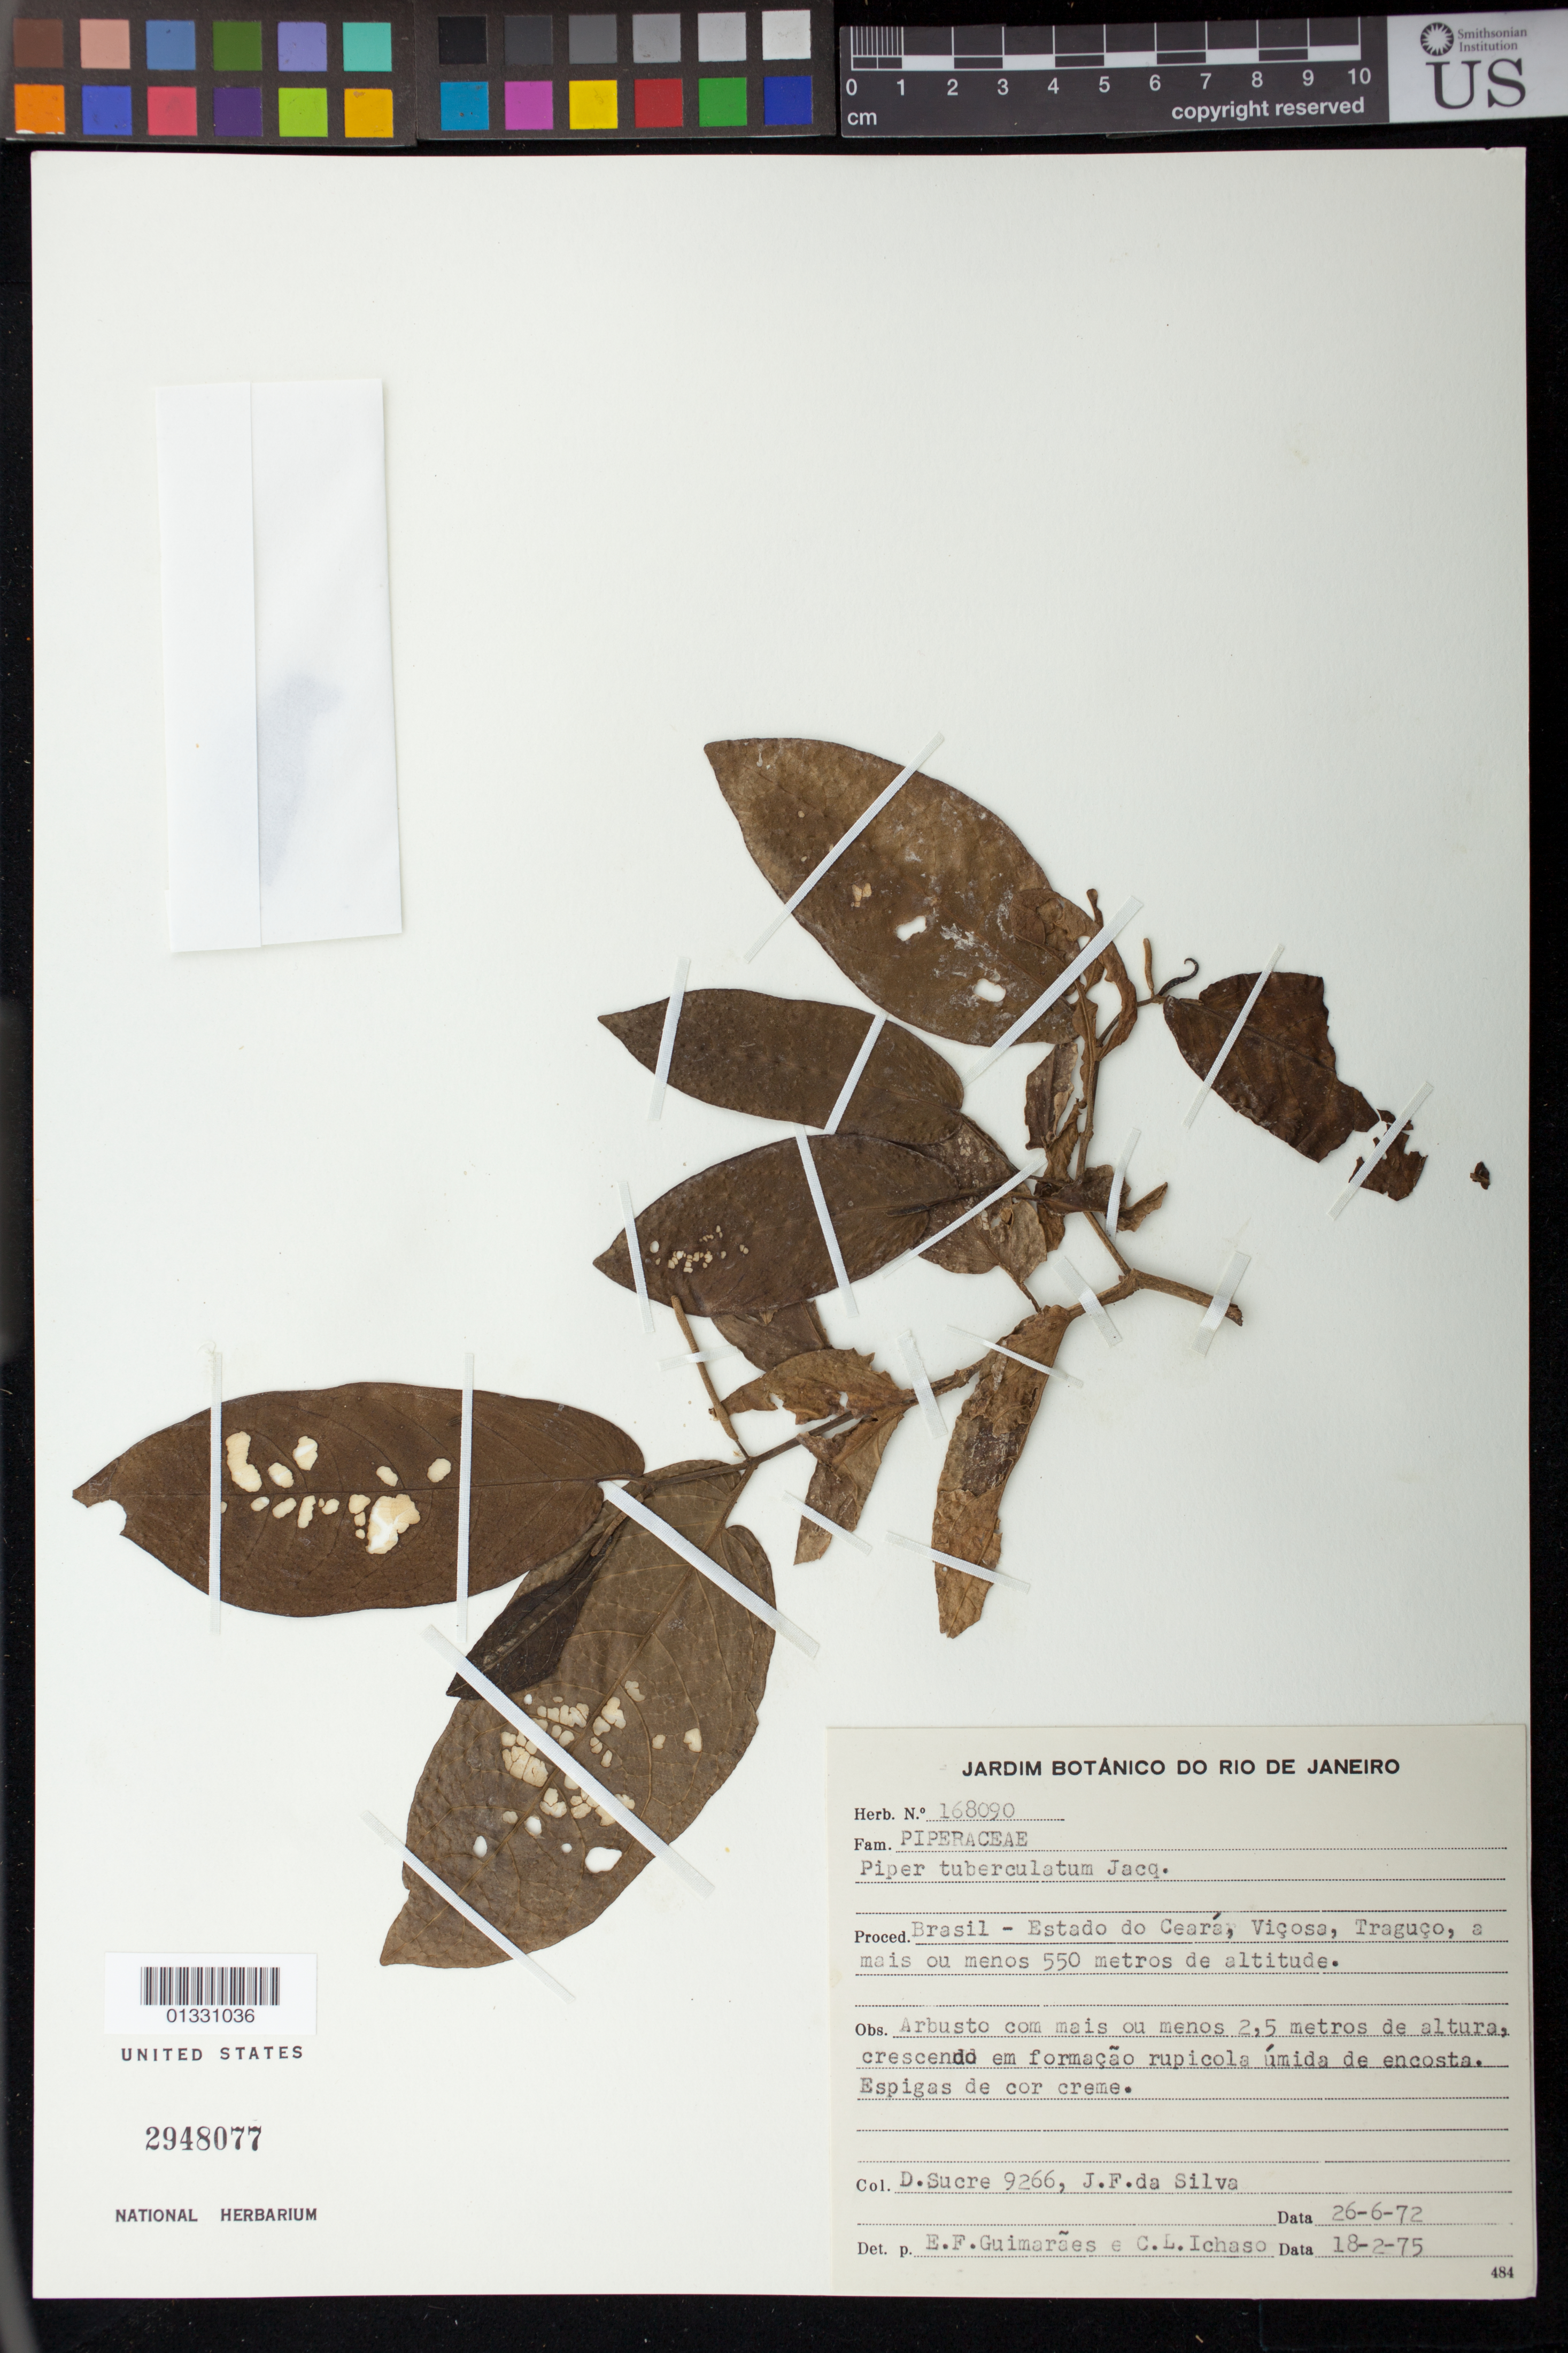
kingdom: Plantae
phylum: Tracheophyta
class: Magnoliopsida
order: Piperales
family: Piperaceae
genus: Piper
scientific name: Piper tuberculatum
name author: Jacq.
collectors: D. Sucre & J. F. Silva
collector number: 9266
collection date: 1972-06-26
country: Brazil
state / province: Minas Gerais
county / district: Viçosa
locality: Traguço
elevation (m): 550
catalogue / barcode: US 2948077